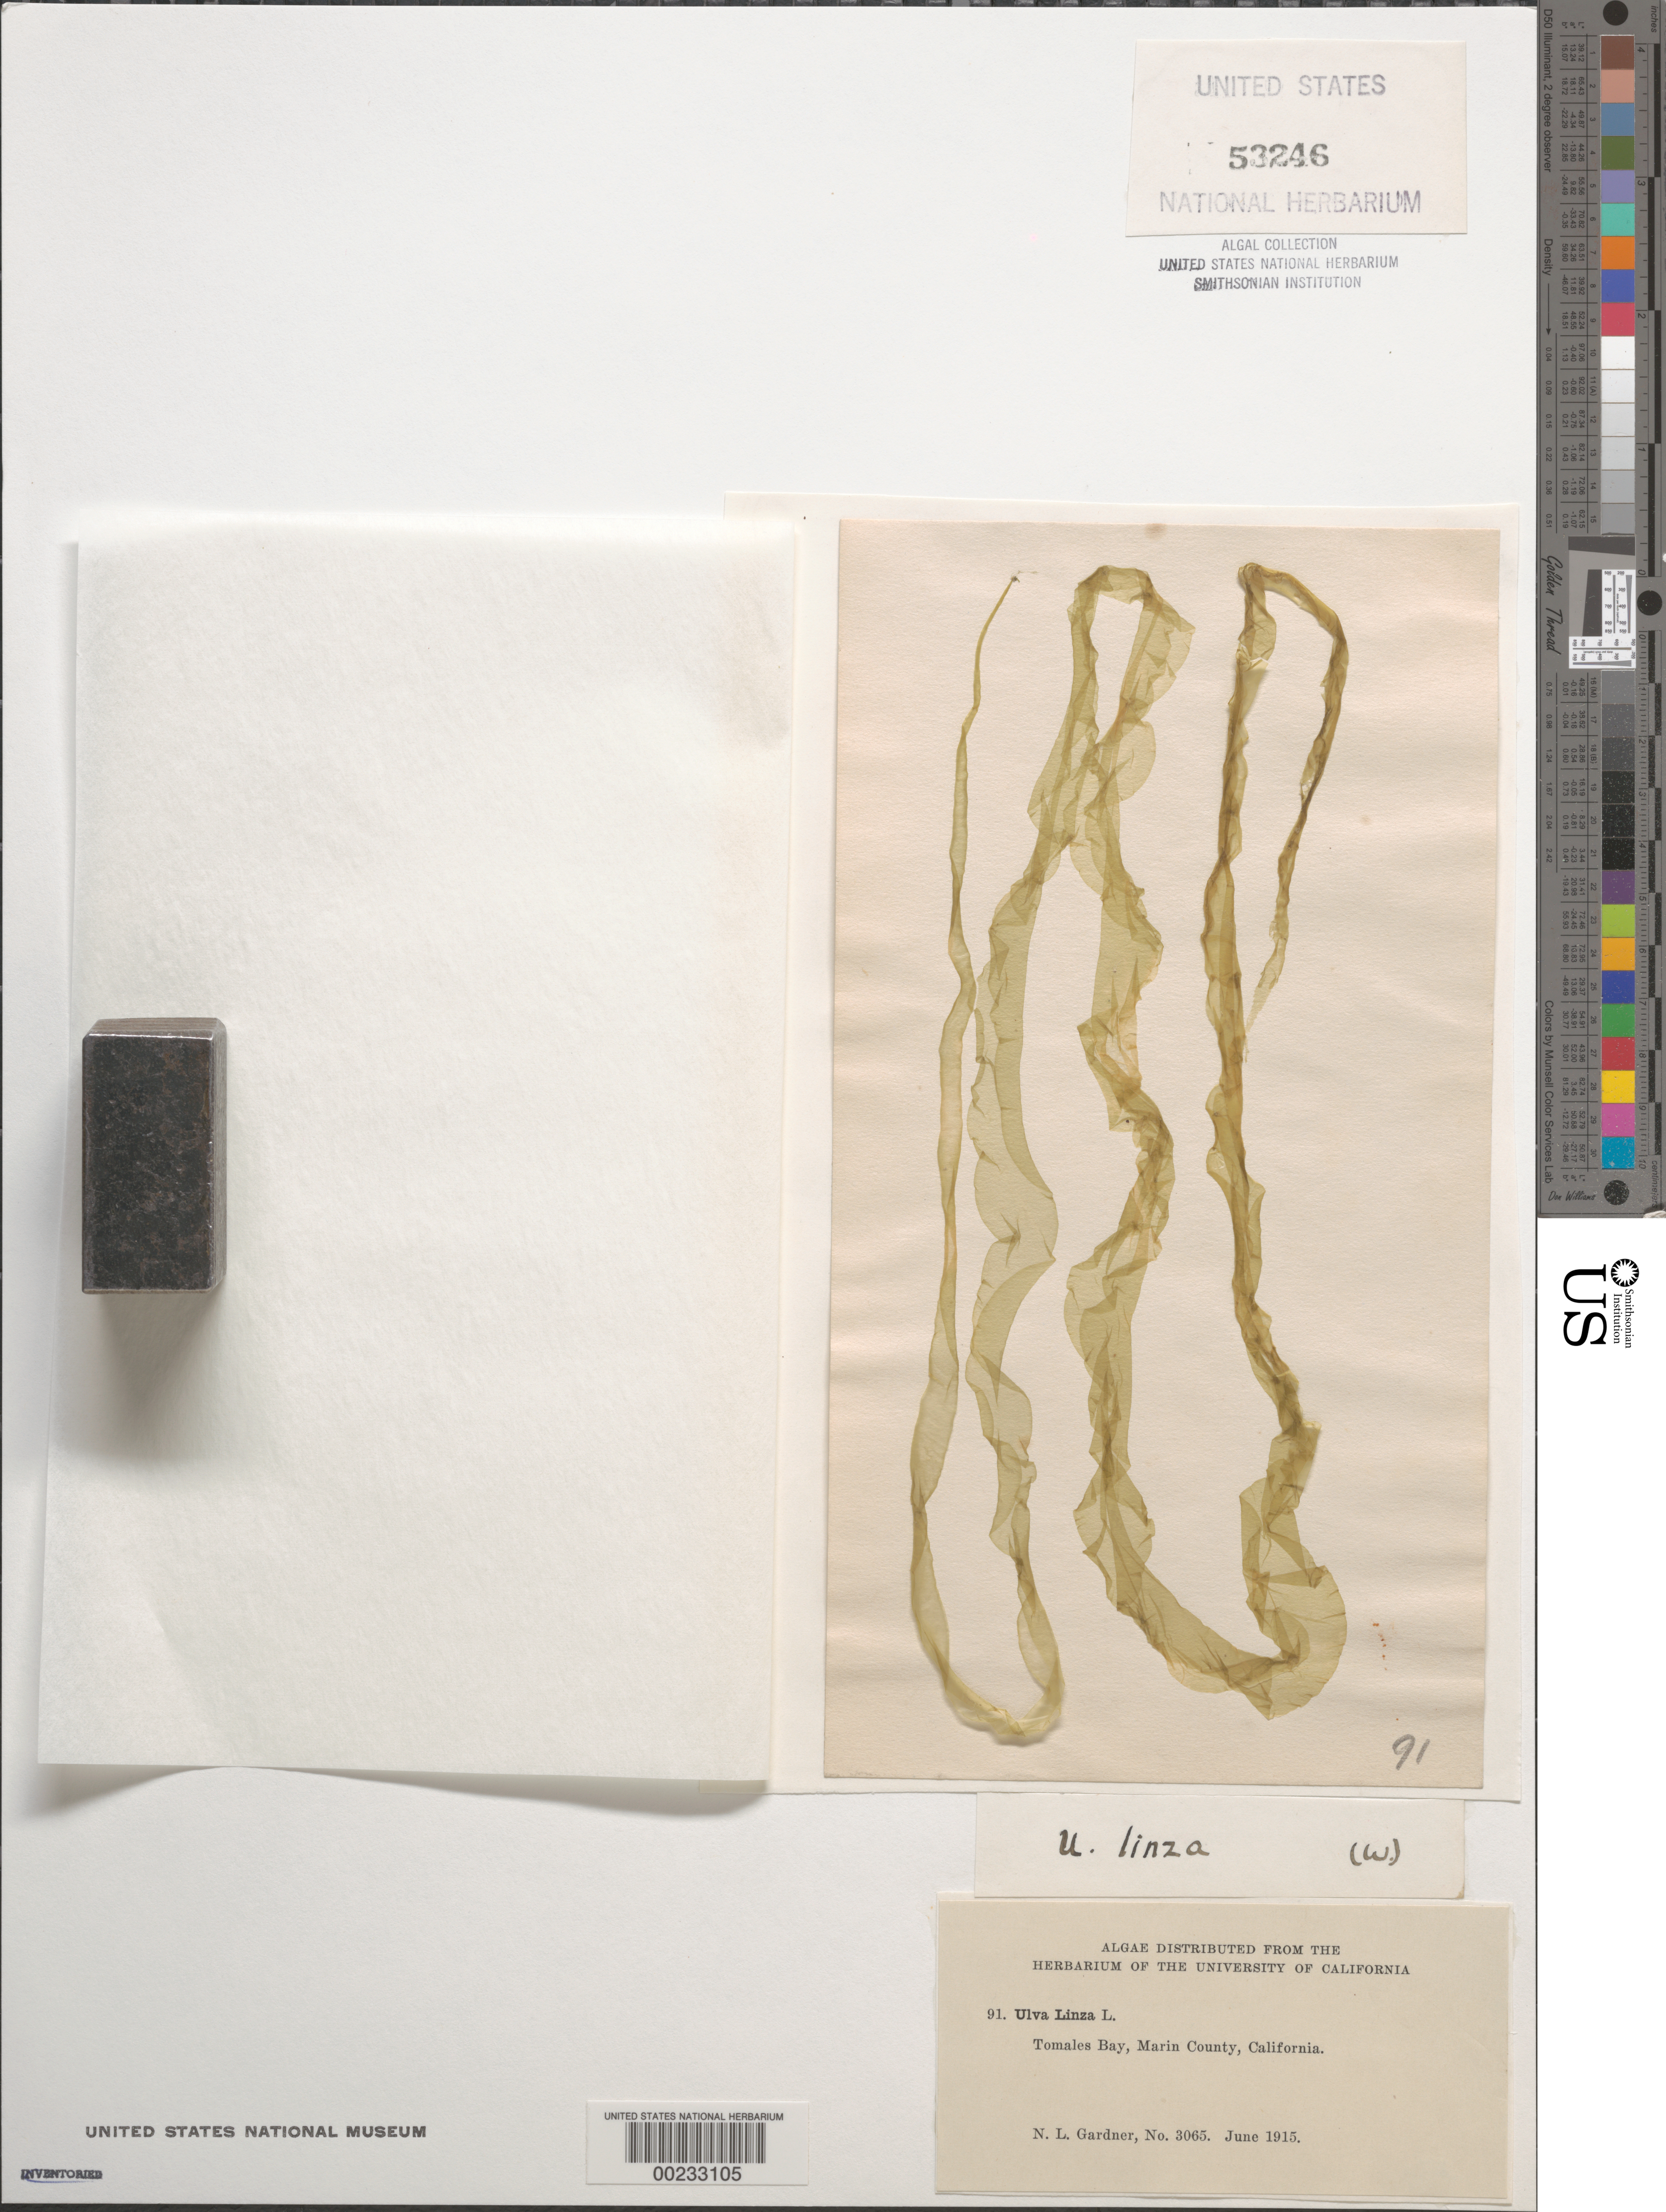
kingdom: Plantae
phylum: Chlorophyta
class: Ulvophyceae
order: Ulvales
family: Ulvaceae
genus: Ulva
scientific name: Ulva clathrata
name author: (Roth) C. Agardh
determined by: Algae name updating Project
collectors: N. Gardner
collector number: NLG 3065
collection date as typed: Jun 1915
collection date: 1915-06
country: United States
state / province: California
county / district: Marin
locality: Tomales Bay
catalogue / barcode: US 53246